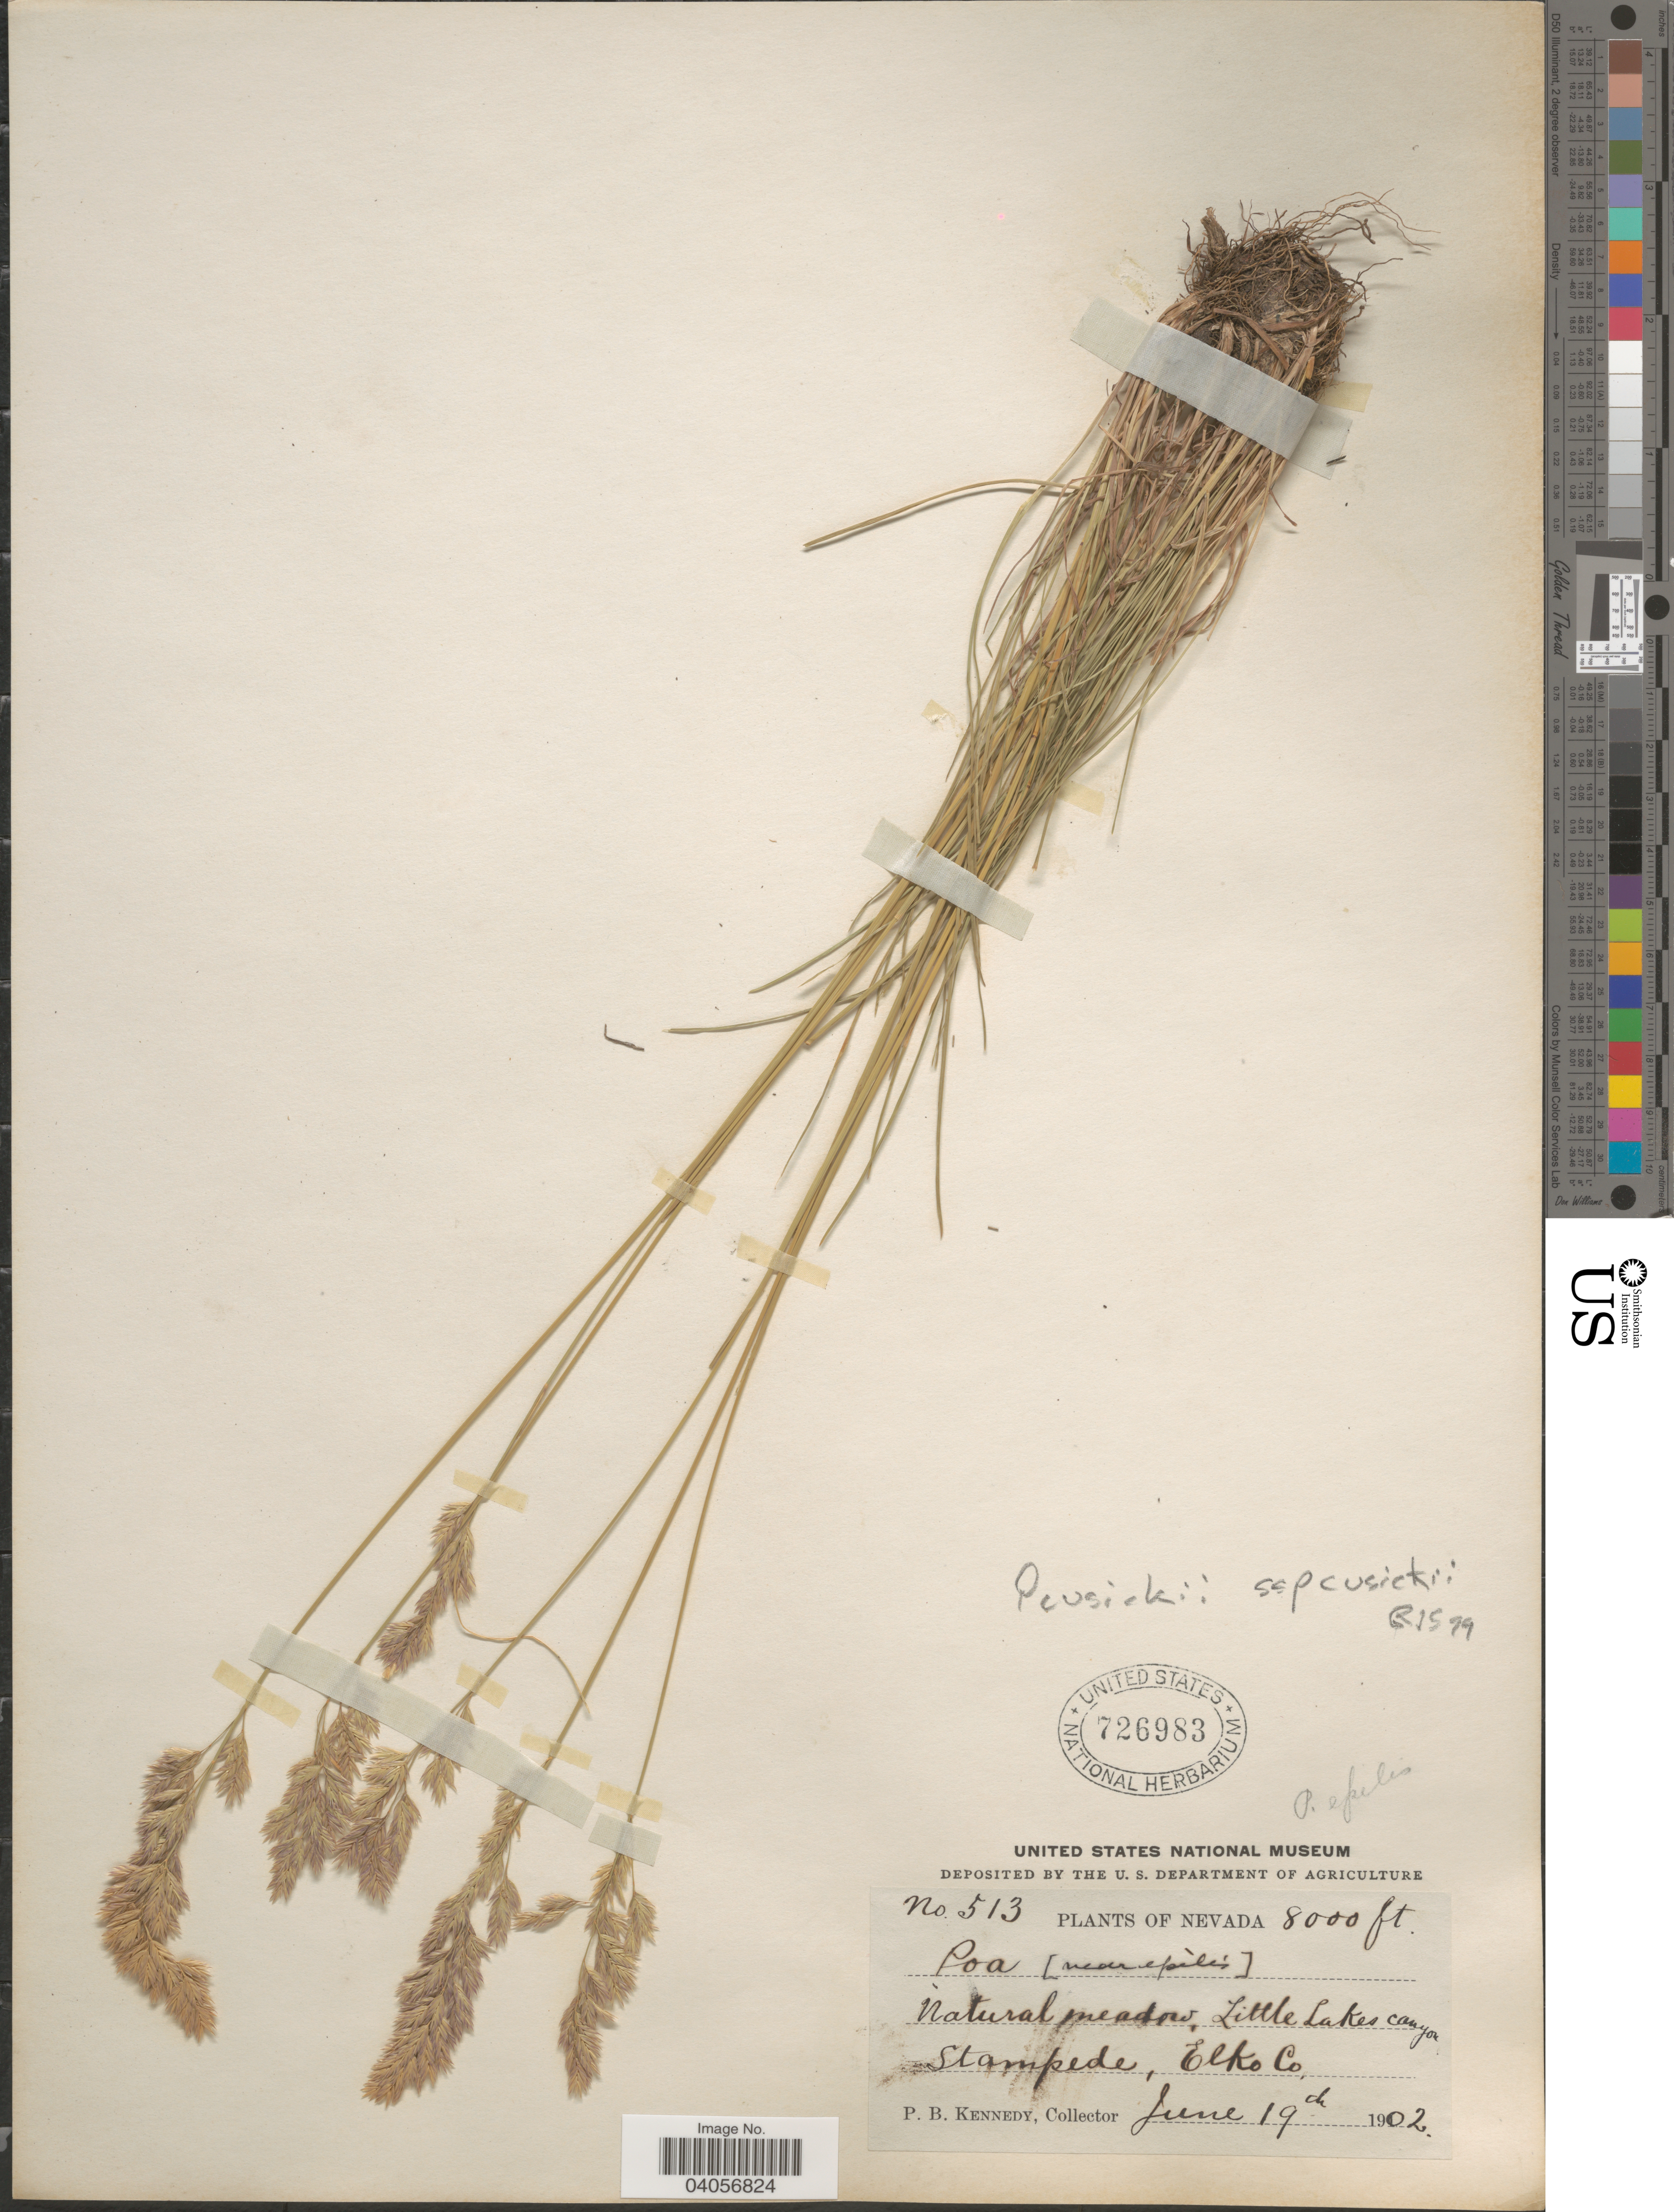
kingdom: Plantae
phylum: Tracheophyta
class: Liliopsida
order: Poales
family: Poaceae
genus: Poa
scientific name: Poa cusickii subsp. cusickii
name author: Vasey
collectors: P. B. Kennedy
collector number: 513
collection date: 1902-06-19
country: United States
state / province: Nevada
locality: Natural meadow, Little Lakes canyon Stampede, Elko Co.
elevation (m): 2438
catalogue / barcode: US 726983